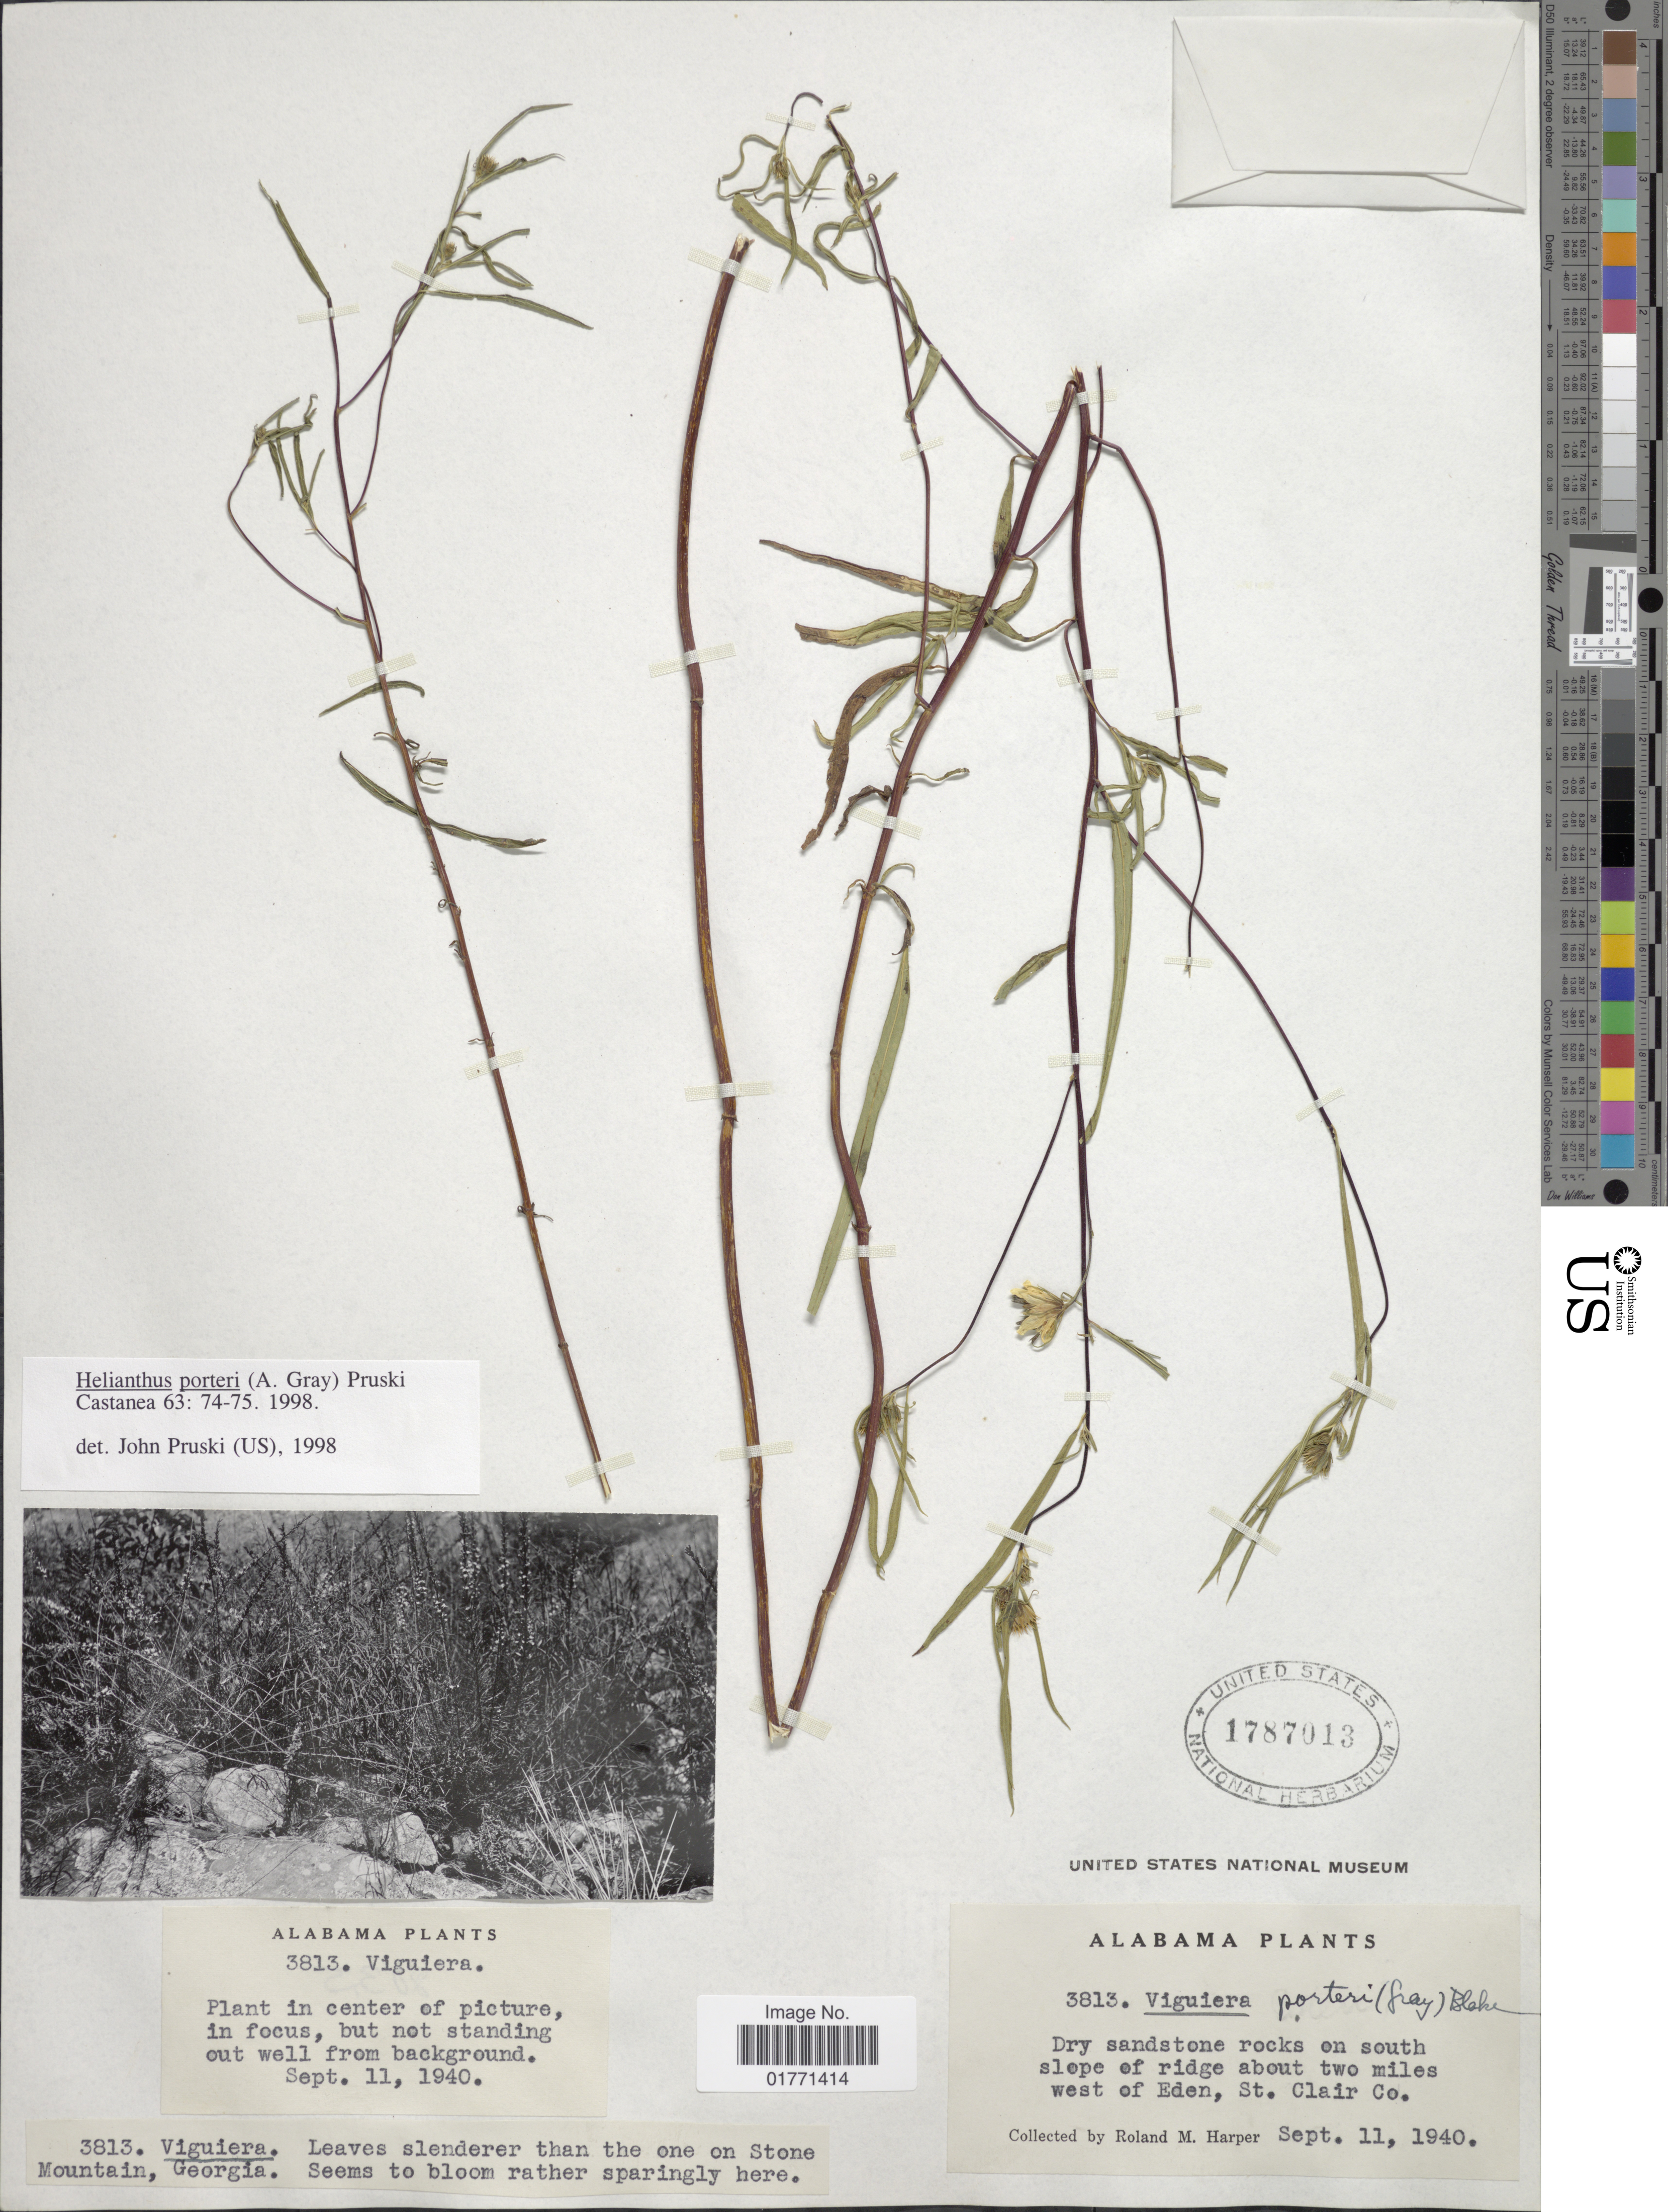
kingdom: Plantae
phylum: Tracheophyta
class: Magnoliopsida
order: Asterales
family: Asteraceae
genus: Helianthus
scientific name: Helianthus porteri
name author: (A. Gray) Pruski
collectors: R. M. Harper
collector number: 3813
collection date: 1940-09-11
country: United States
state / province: Alabama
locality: Dry sandstone rocks on south slope of ridge about two miles west of Eden, St. Clair Co.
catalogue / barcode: US 1787013